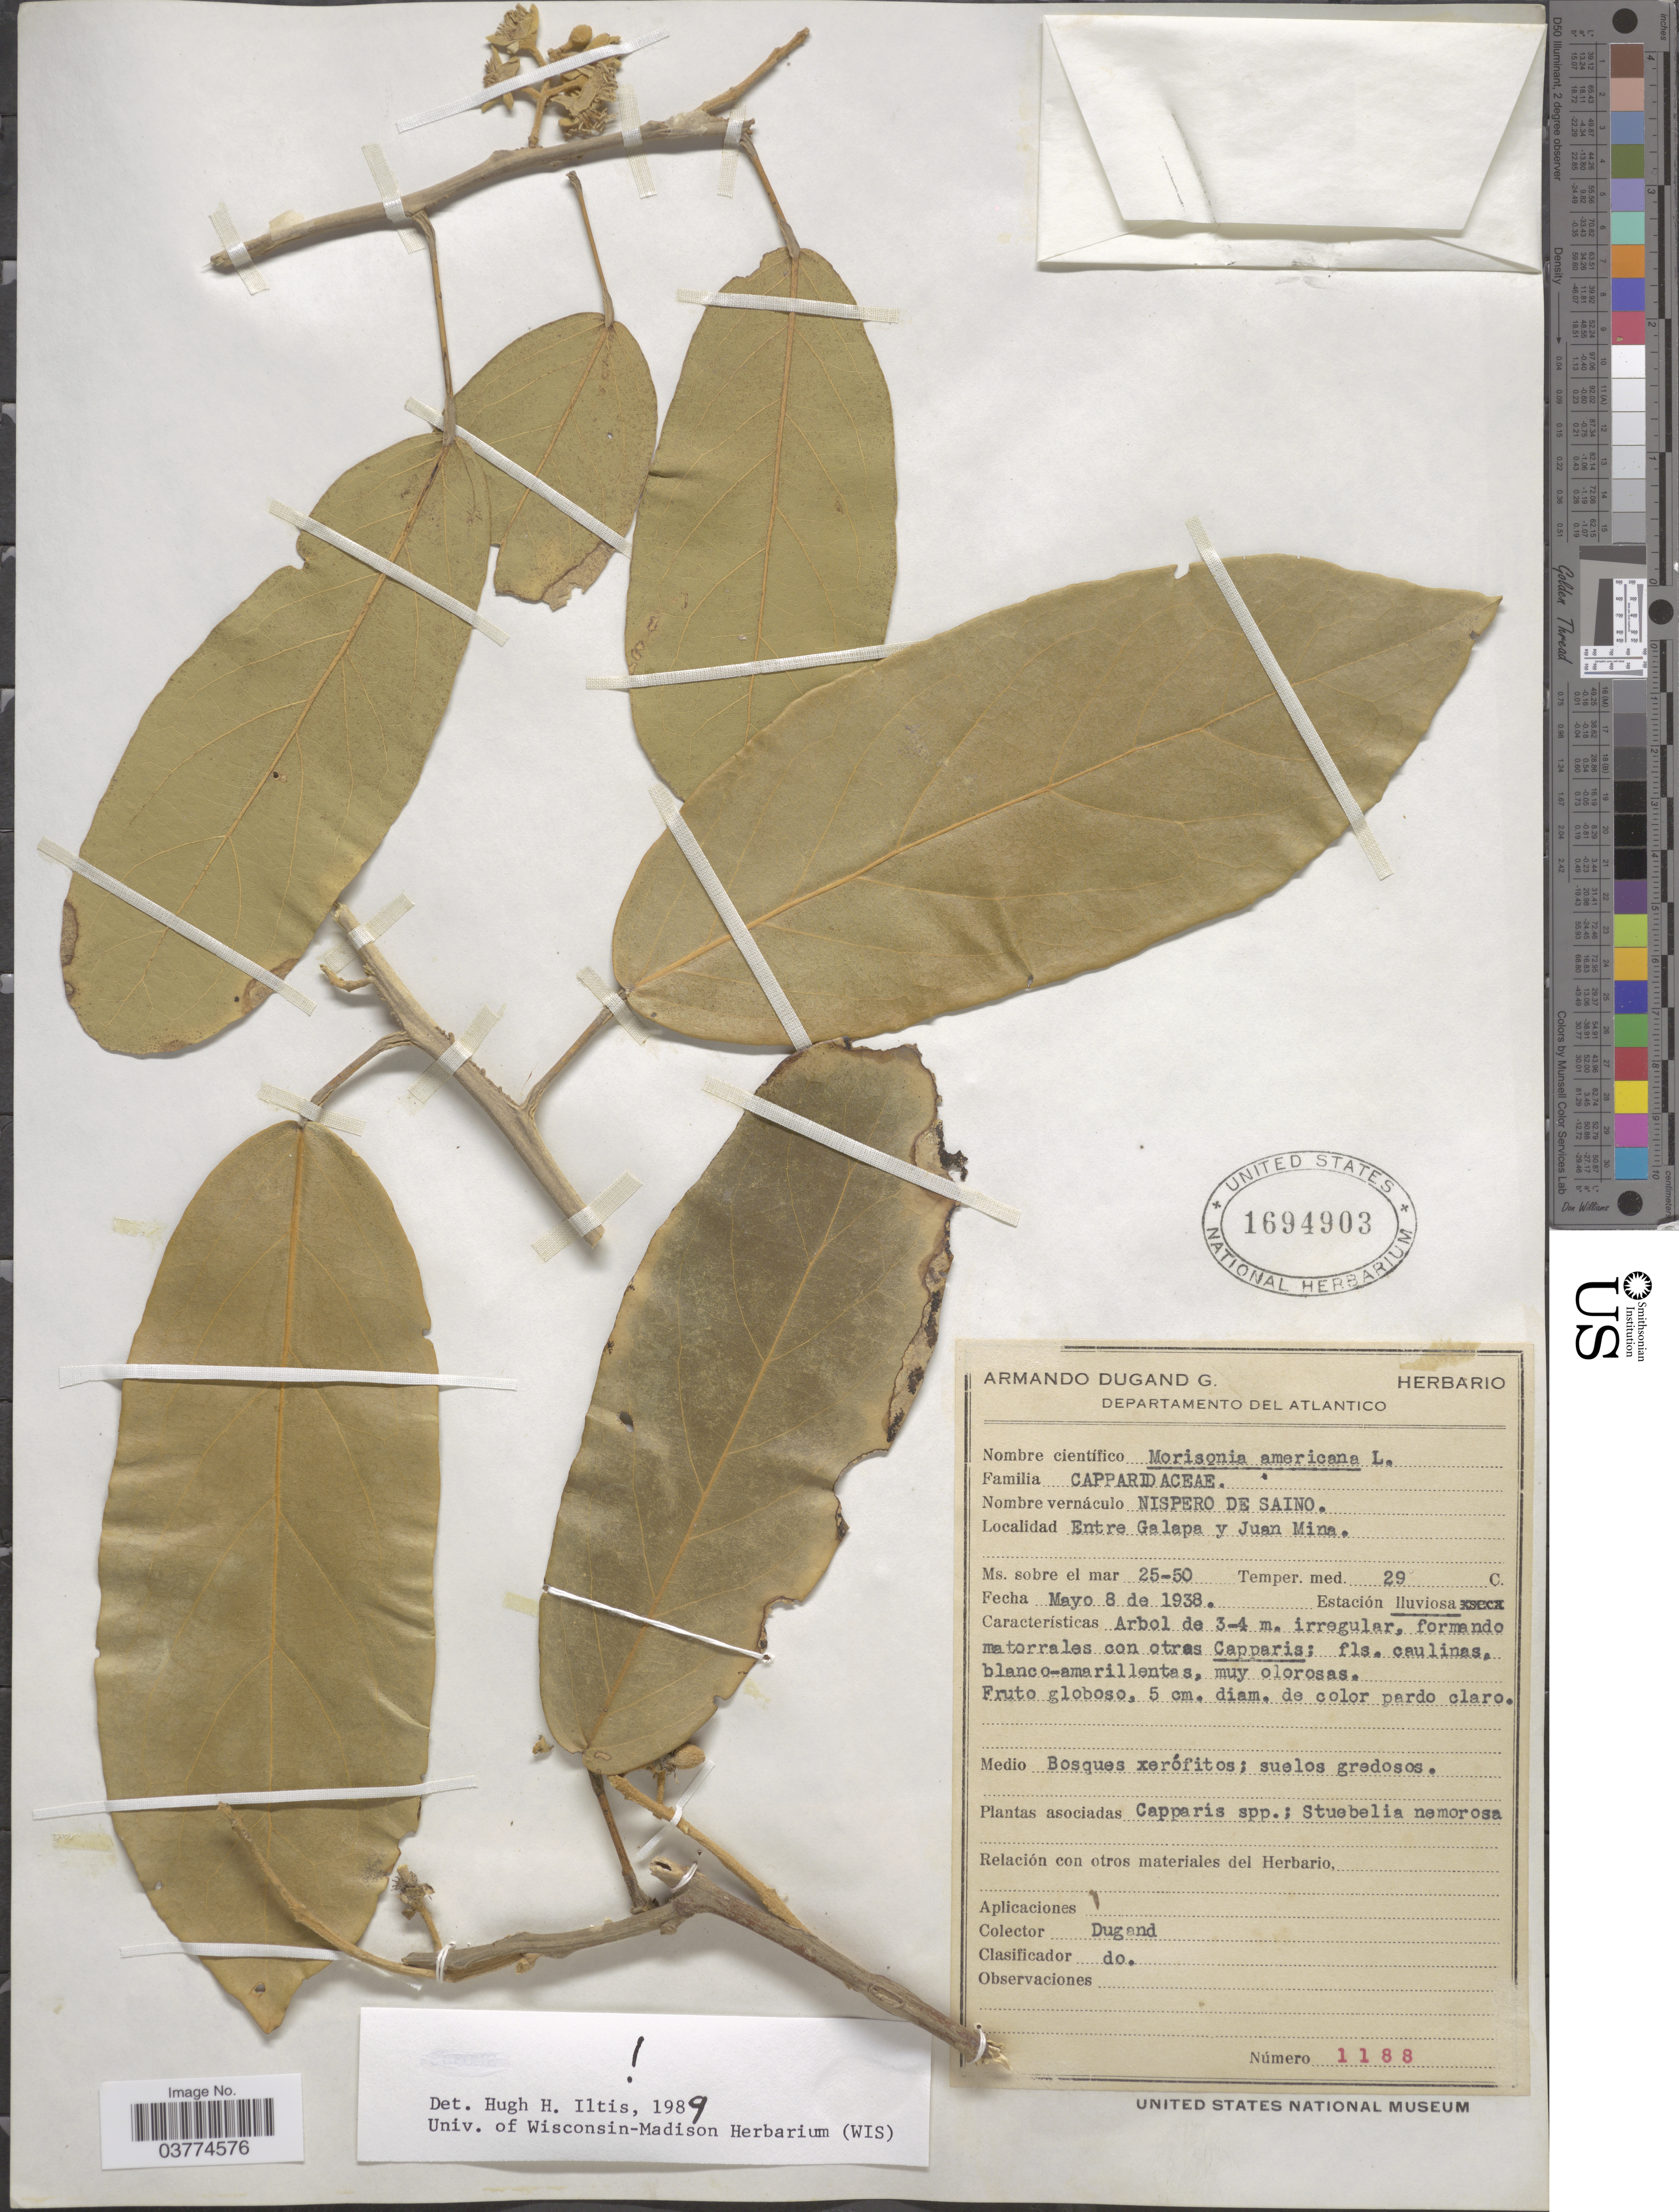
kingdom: Plantae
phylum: Tracheophyta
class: Magnoliopsida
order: Brassicales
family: Capparaceae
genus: Morisonia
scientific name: Morisonia americana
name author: L.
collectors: A. Dugand G.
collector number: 1188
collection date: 1938-05-08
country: Colombia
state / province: Atlántico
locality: Departamento del Atlantico. Entre Galapa y Juan Mina.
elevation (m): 25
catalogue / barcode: US 1694903